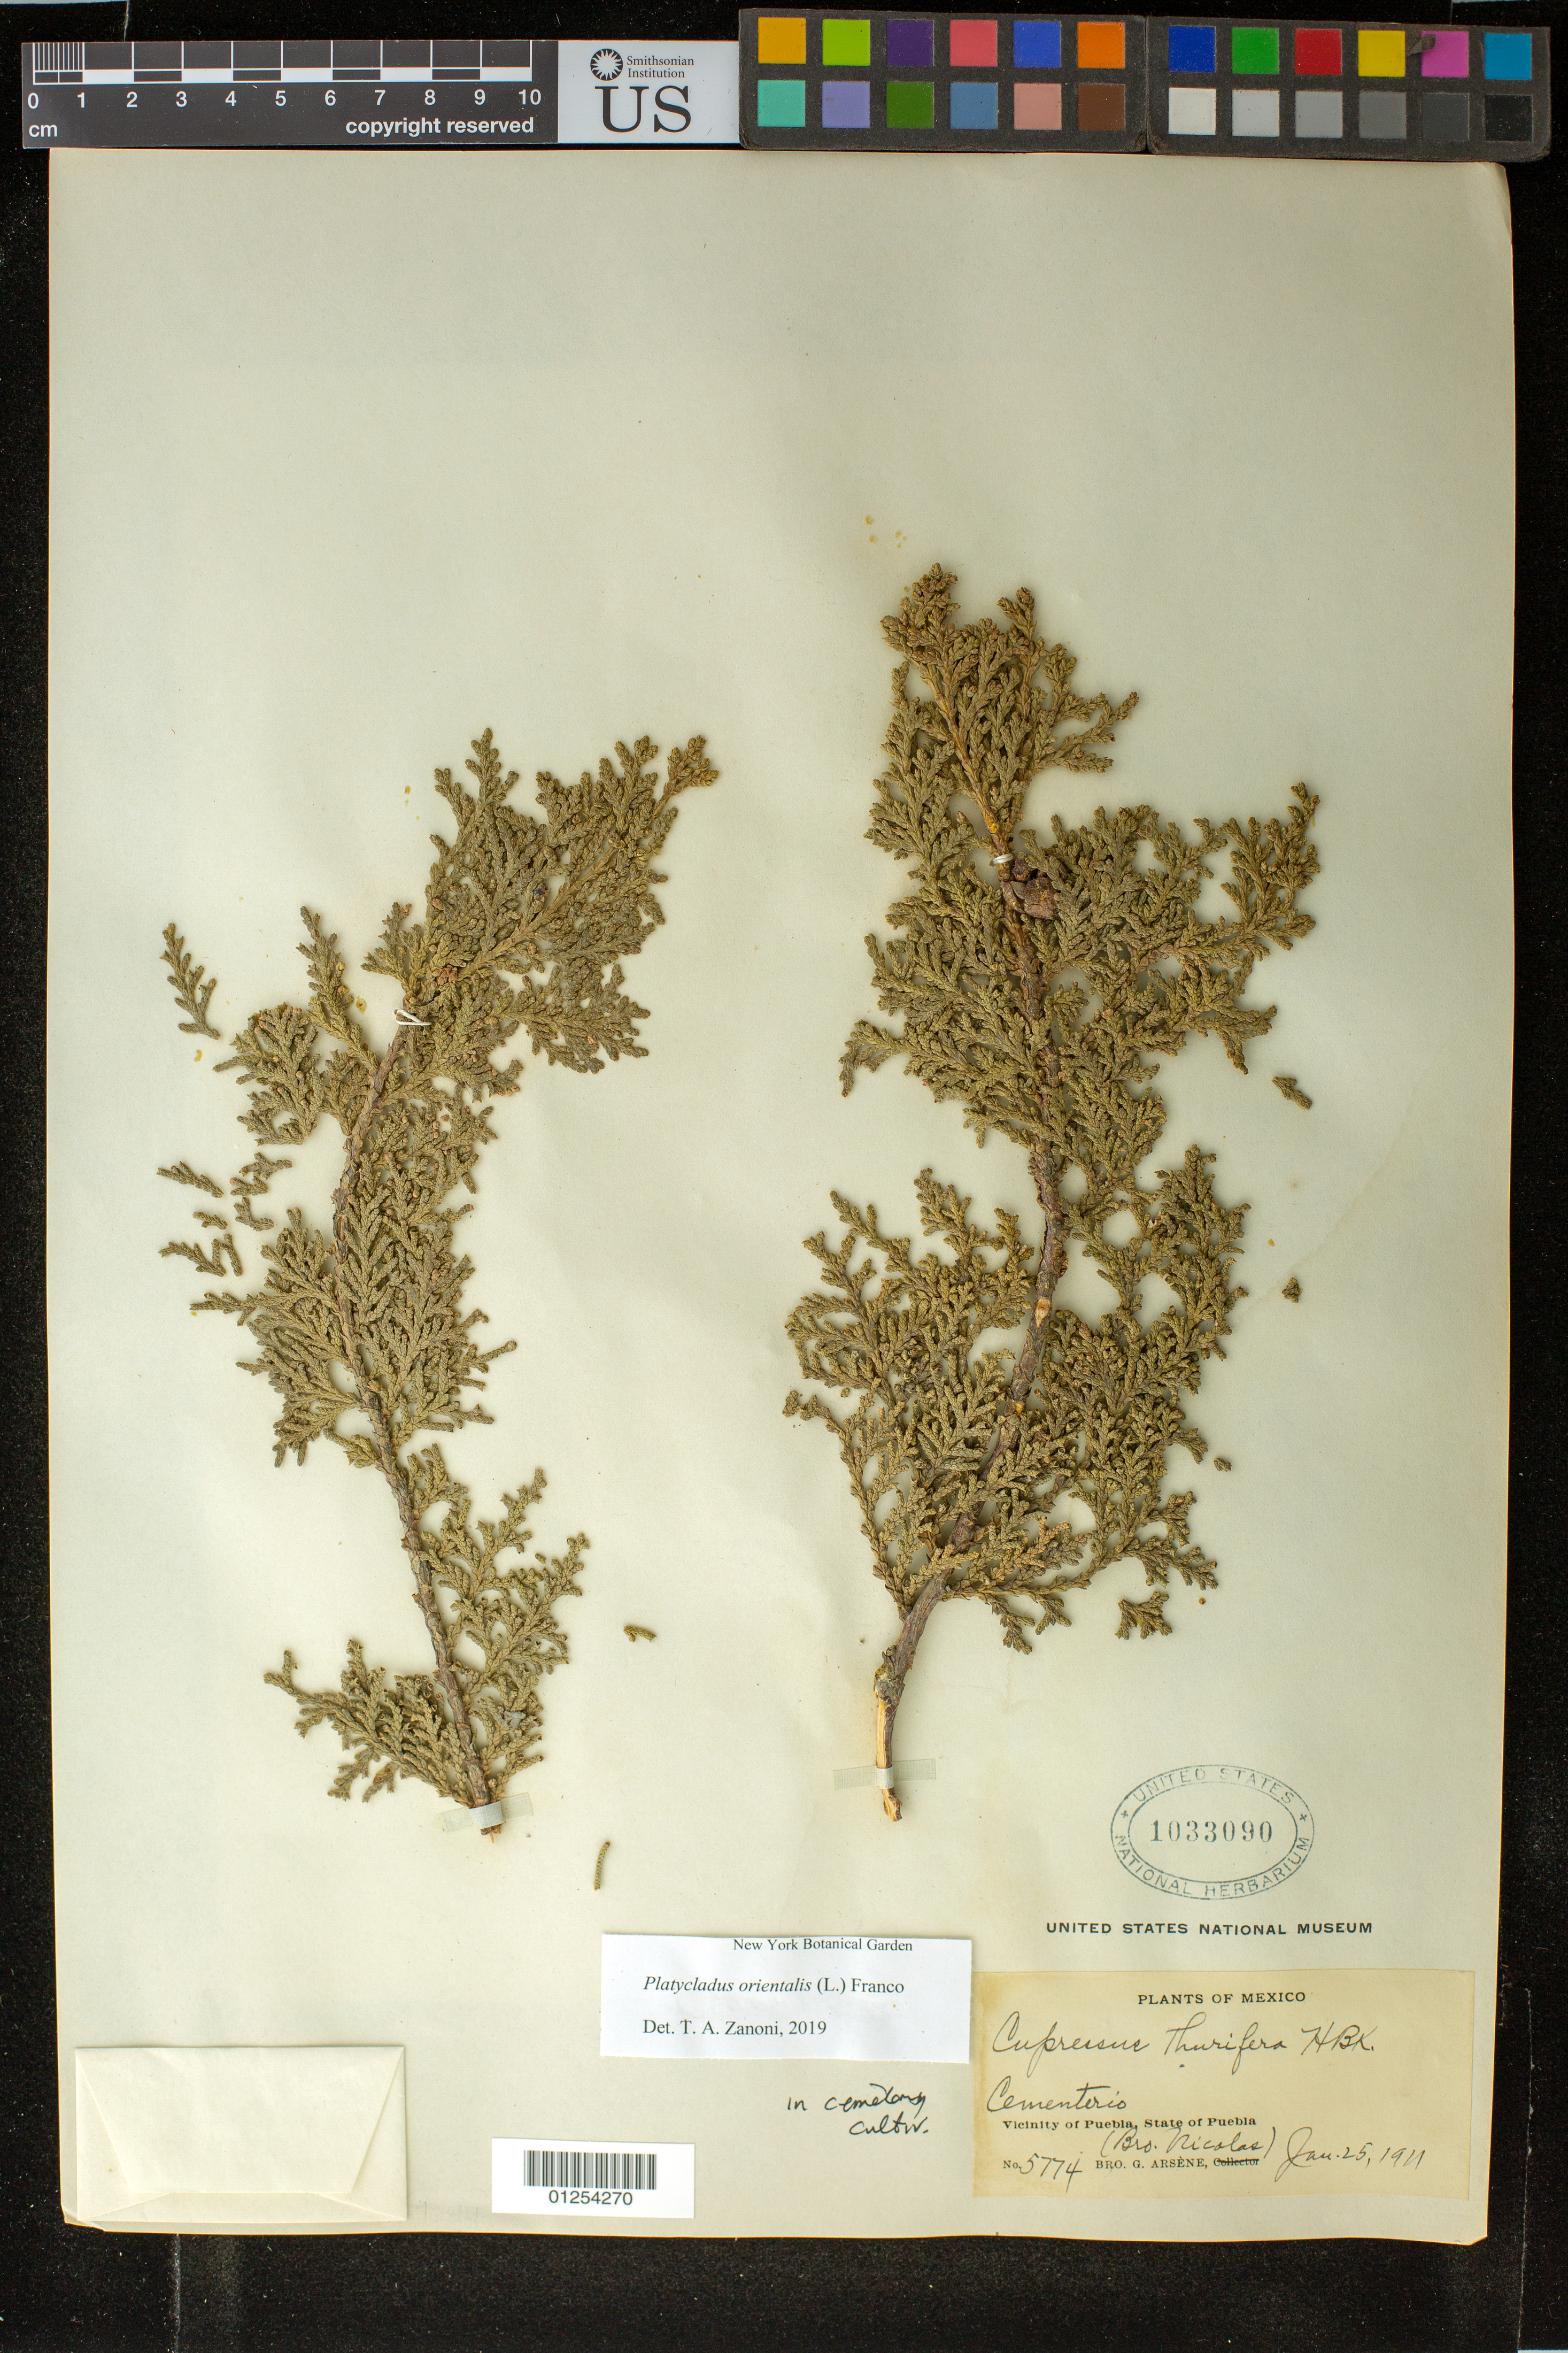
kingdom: Plantae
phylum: Tracheophyta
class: Pinopsida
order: Pinales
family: Cupressaceae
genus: Platycladus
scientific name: Platycladus orientalis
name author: (L.) Franco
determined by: Zanoni, T. A., (NY), New York Botanical Garden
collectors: B. Nicolas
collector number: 5774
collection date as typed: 25 Jan 1911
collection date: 1911-01-25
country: Mexico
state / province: Puebla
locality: Cerro Tepoxuchil. Vicinity of Puebla, State of Puebla.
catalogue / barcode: US 1033090